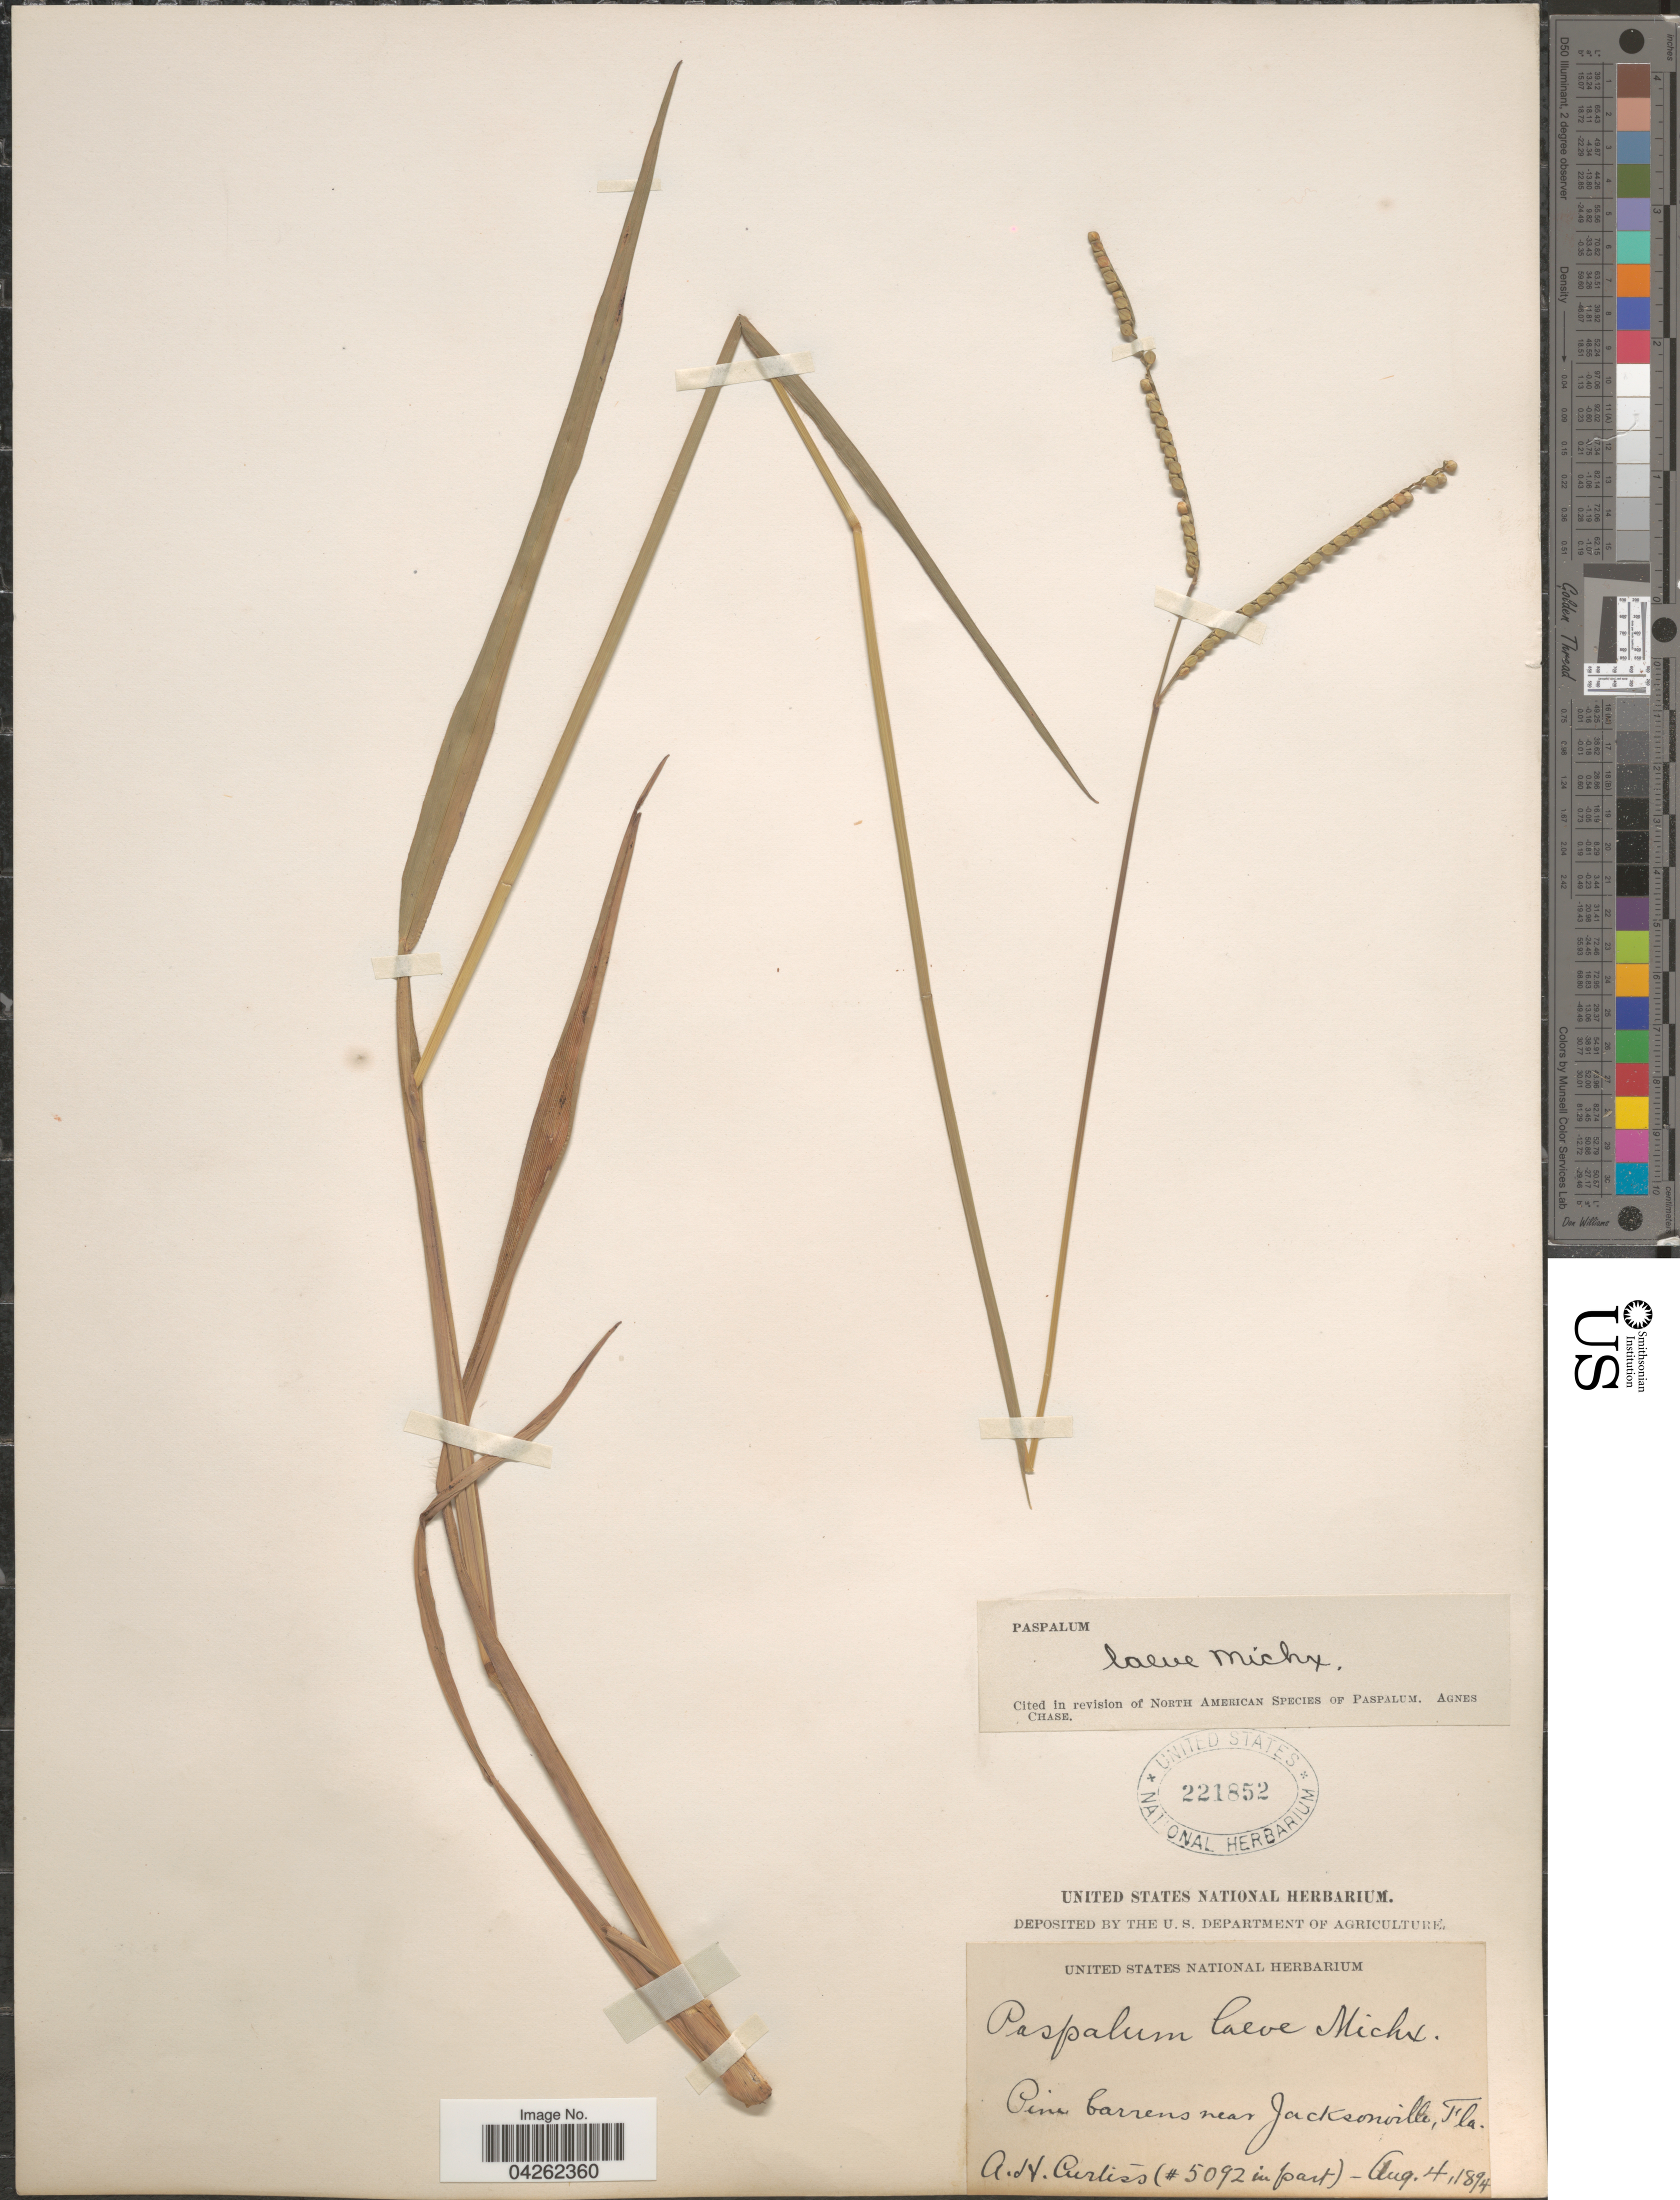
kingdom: Plantae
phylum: Tracheophyta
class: Liliopsida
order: Poales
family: Poaceae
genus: Paspalum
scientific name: Paspalum laeve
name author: Michx.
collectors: A. H. Curtiss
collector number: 5092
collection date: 1894-08-04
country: United States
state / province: Florida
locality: Pine barrens near Jacksonville.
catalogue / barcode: US 221852